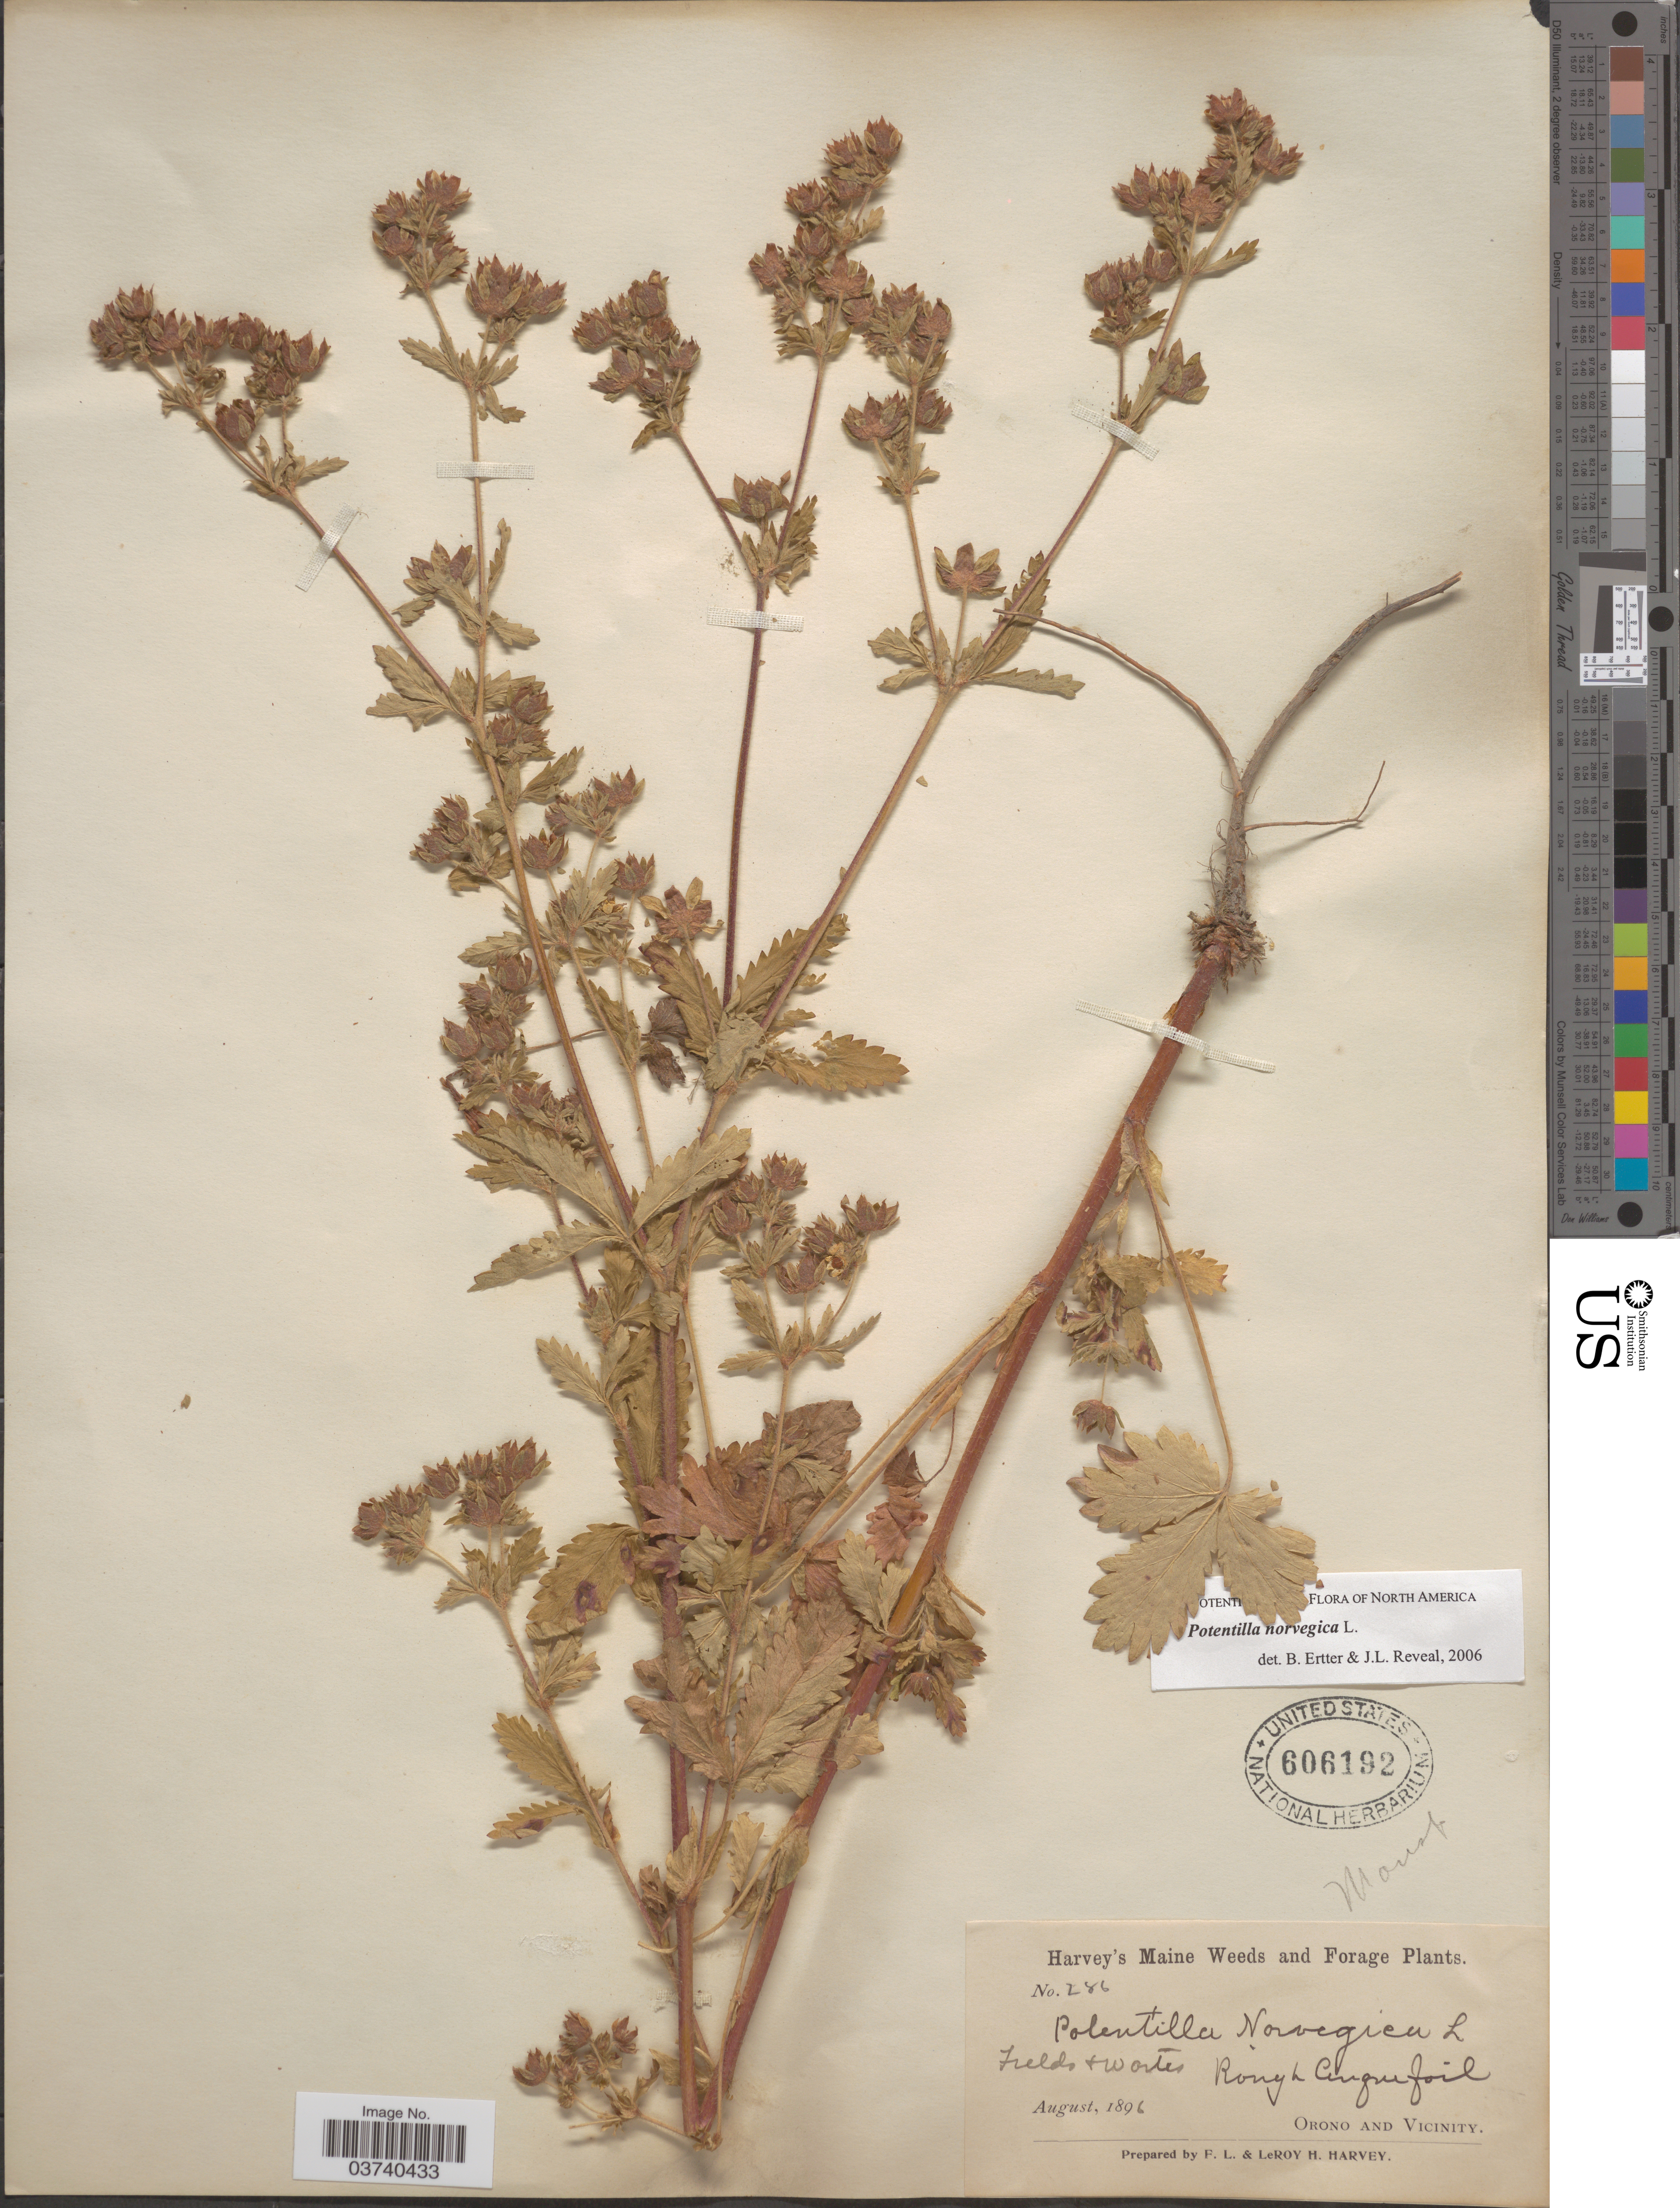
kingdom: Plantae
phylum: Tracheophyta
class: Magnoliopsida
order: Rosales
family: Rosaceae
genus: Potentilla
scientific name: Potentilla norvegica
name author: L.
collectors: F. L. Harvey & L. H. Harvey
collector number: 286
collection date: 1896-08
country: United States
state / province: Maine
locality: Orono and Vicinity.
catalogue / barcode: US 606192